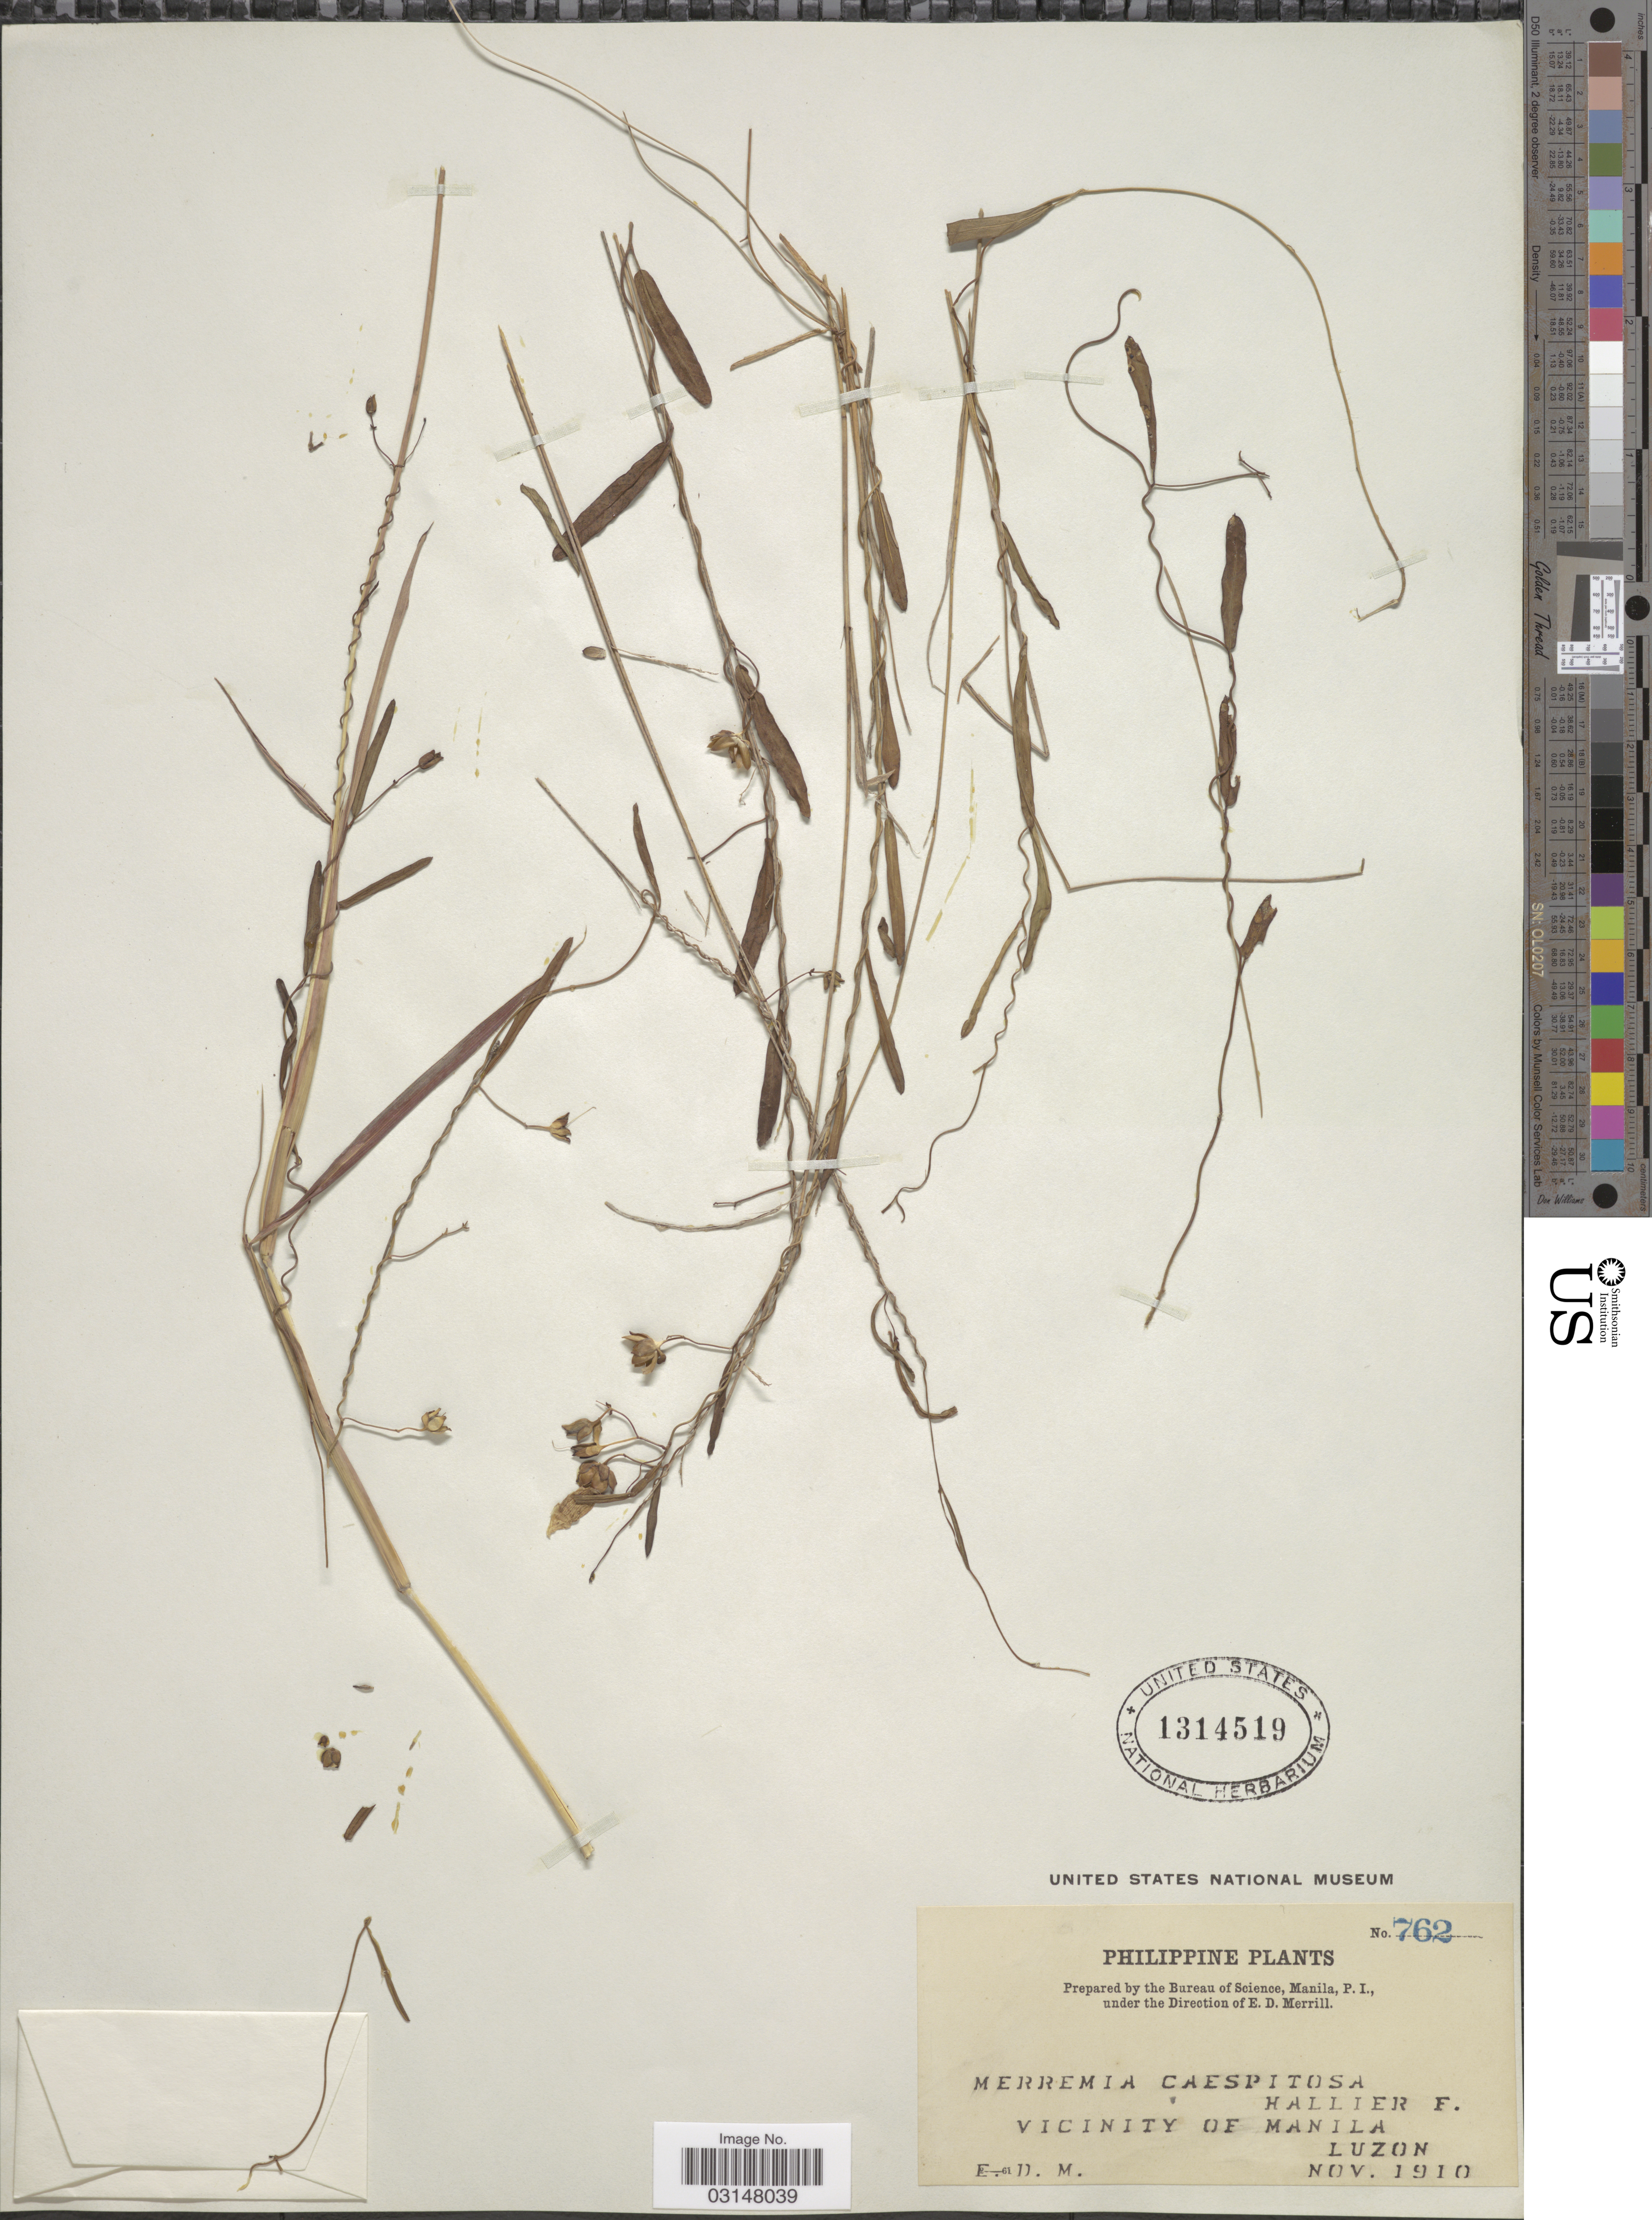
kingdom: Plantae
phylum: Tracheophyta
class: Magnoliopsida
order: Solanales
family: Convolvulaceae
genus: Merremia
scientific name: Merremia hirta var. hirta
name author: (L.) Merr.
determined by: Strong, Mark T., (BOT), Smithsonian Institution - National Museum of Natural History (UNITED STATES)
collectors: E. D. Merrill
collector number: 762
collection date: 1910-11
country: Philippines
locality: Vicinity of Manila. Luzon.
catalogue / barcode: US 1314519